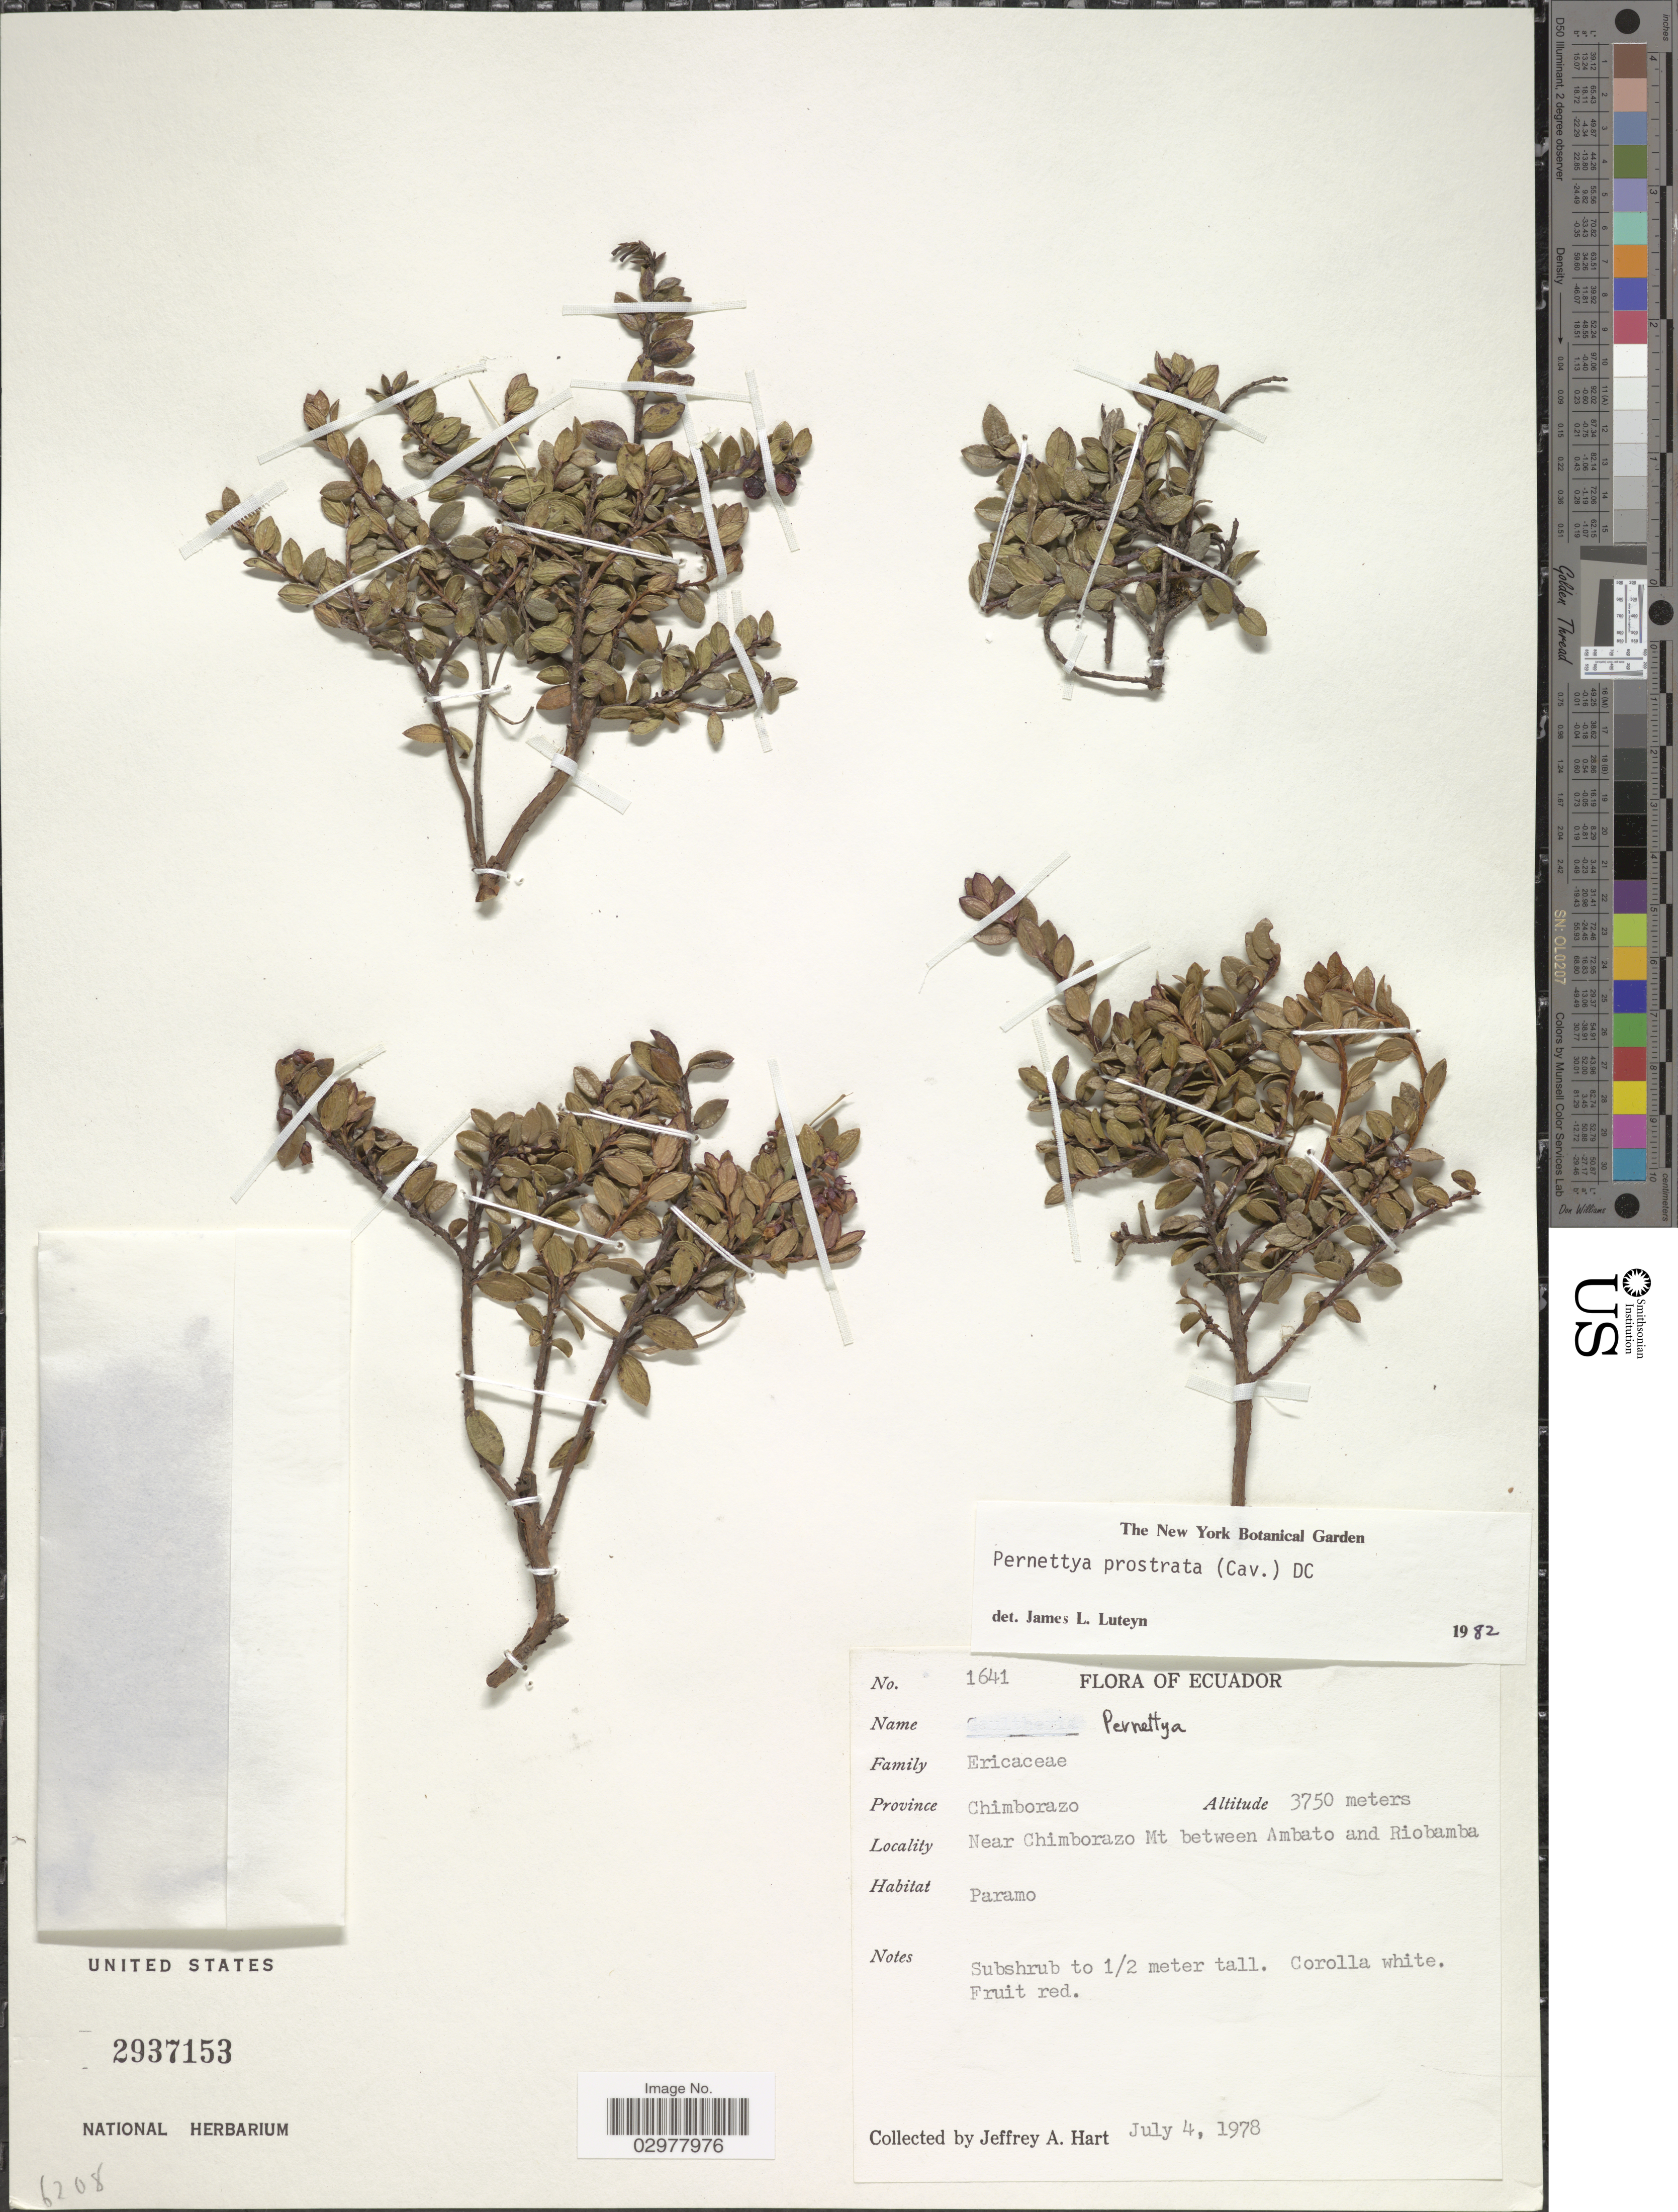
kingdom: Plantae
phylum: Tracheophyta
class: Magnoliopsida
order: Ericales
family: Ericaceae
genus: Pernettya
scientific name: Pernettya prostrata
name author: (Cav.) DC.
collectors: J. A. Hart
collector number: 1641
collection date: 1978-07-04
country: Ecuador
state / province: Chimborazo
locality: Near Chimborazo Mt between Ambato and Riobamba.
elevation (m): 3750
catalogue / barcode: US 2937153